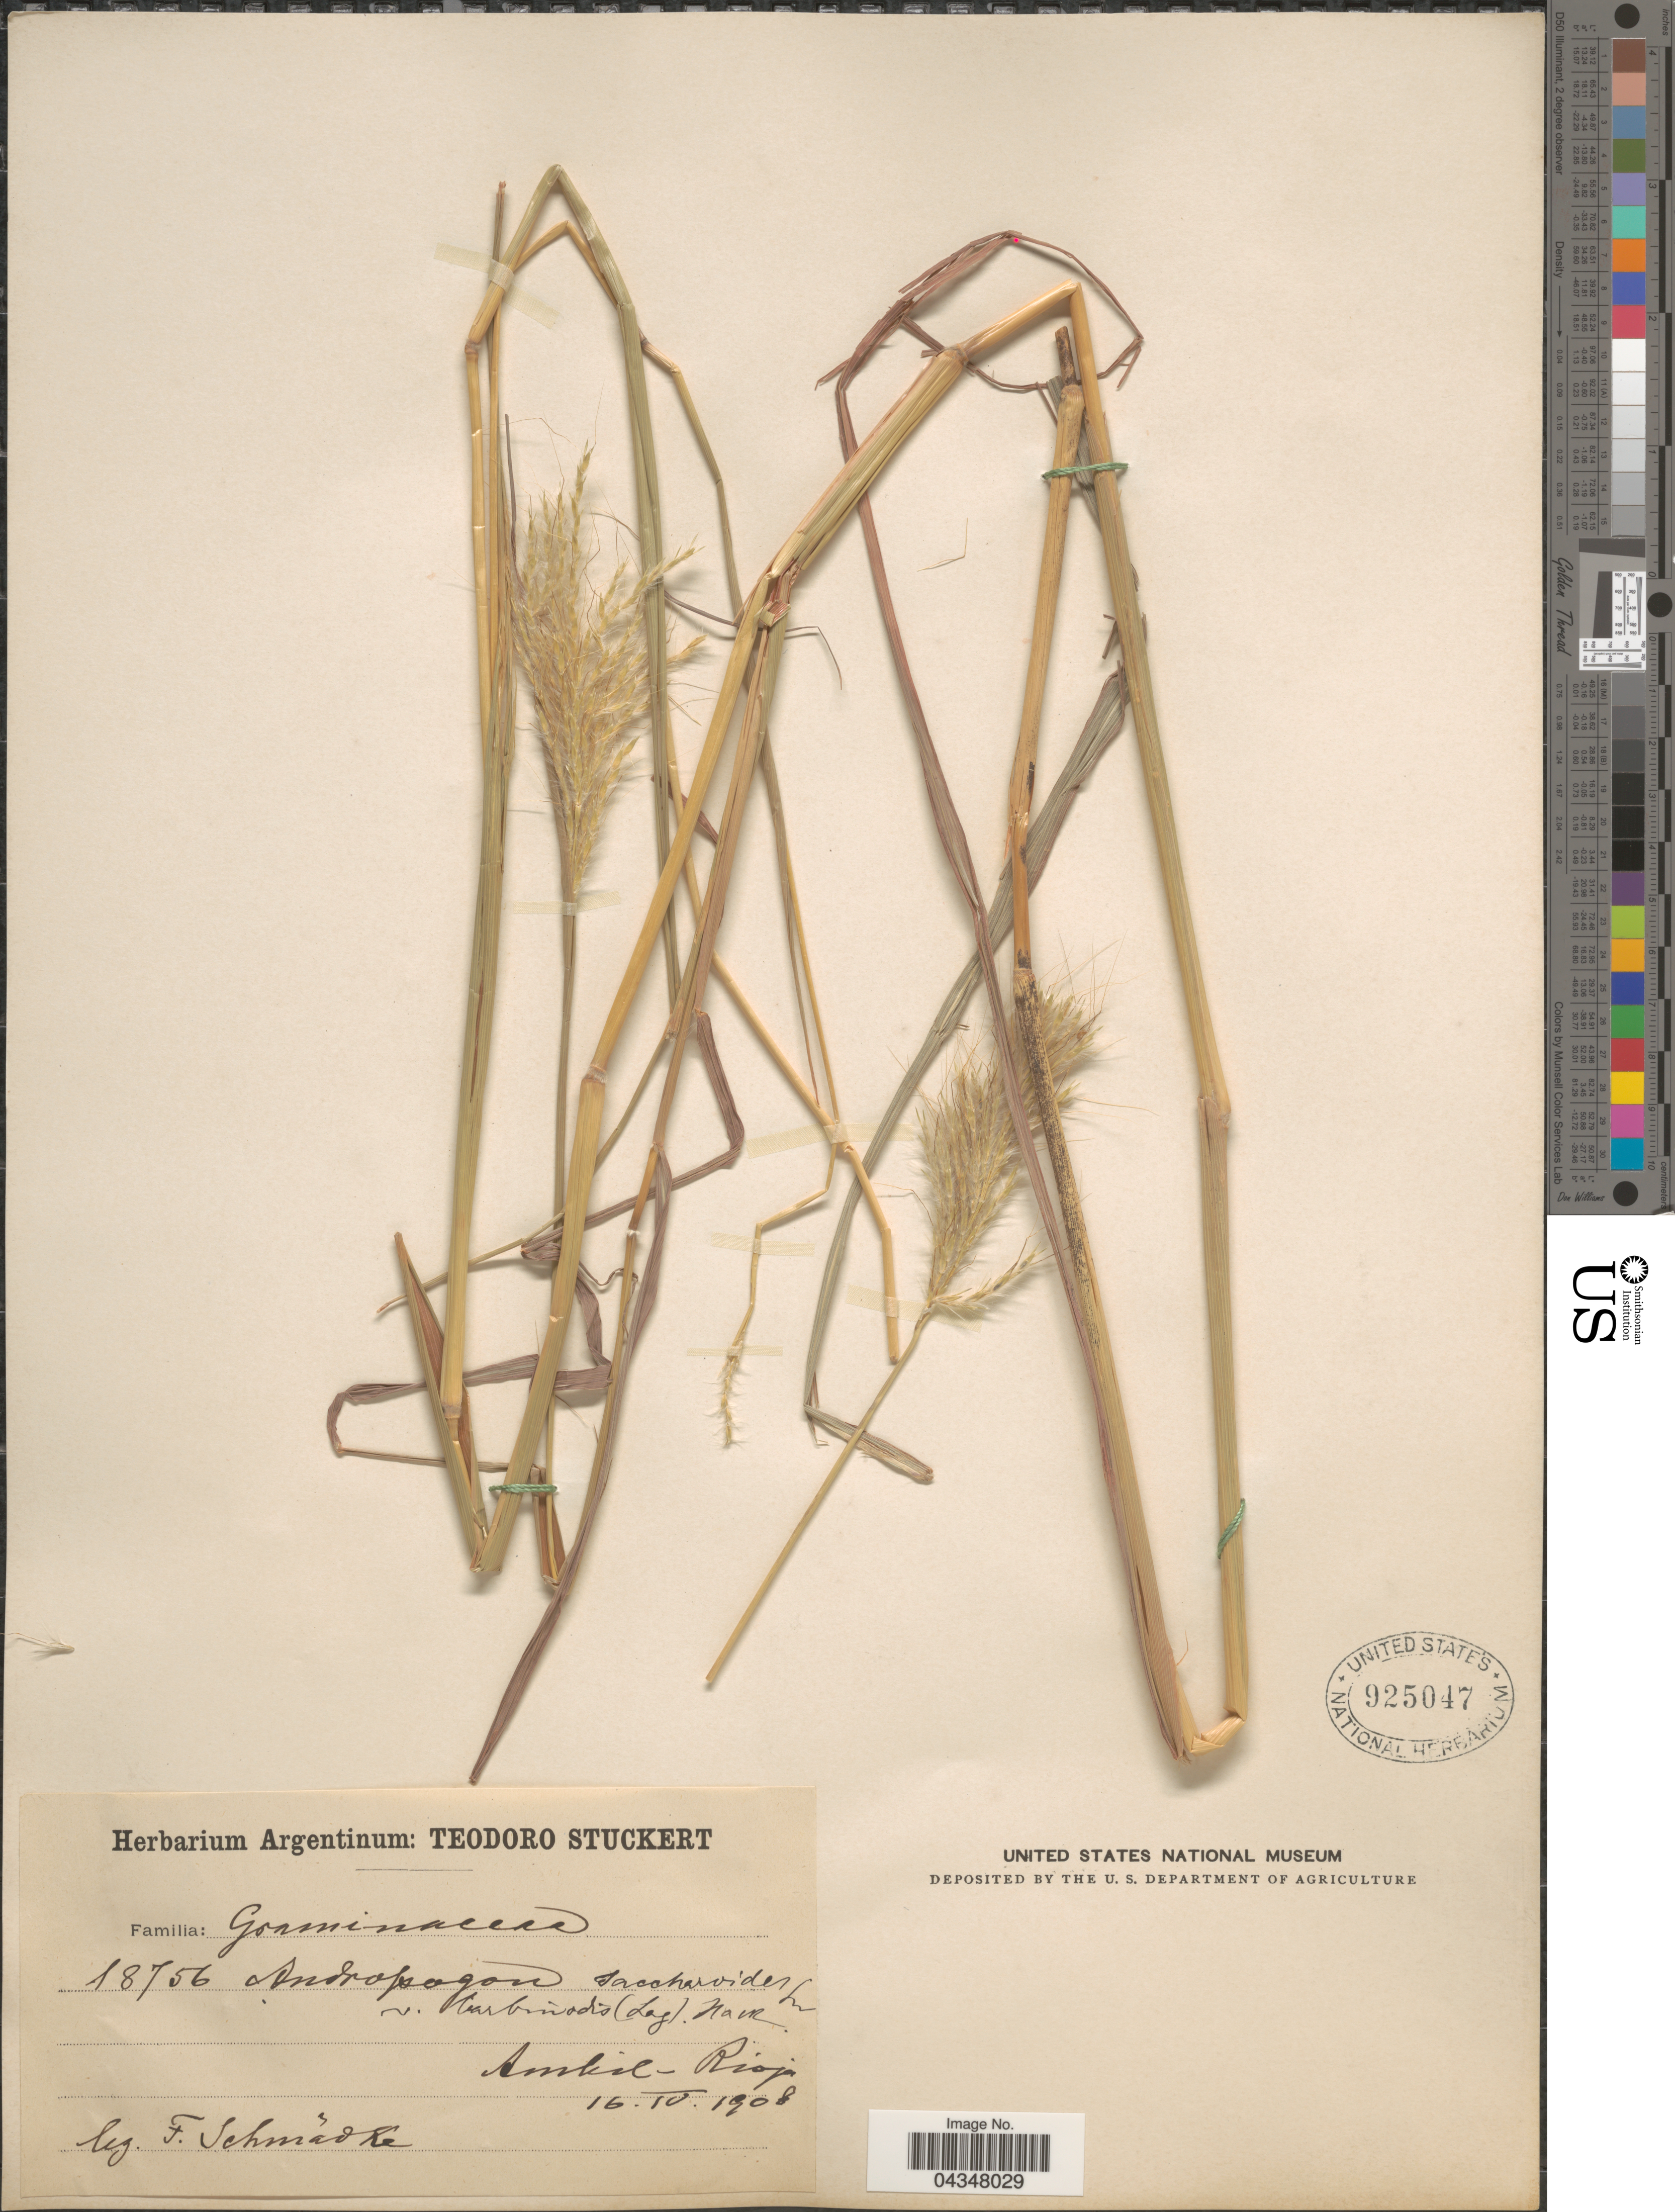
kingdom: Plantae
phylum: Tracheophyta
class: Liliopsida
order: Poales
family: Poaceae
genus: Bothriochloa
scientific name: Bothriochloa barbinodis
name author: (Lag.) Herter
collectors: F. Schmadke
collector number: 18756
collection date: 1908-04-16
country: Argentina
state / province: La Rioja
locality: Ambil - Rioja.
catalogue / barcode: US 925047